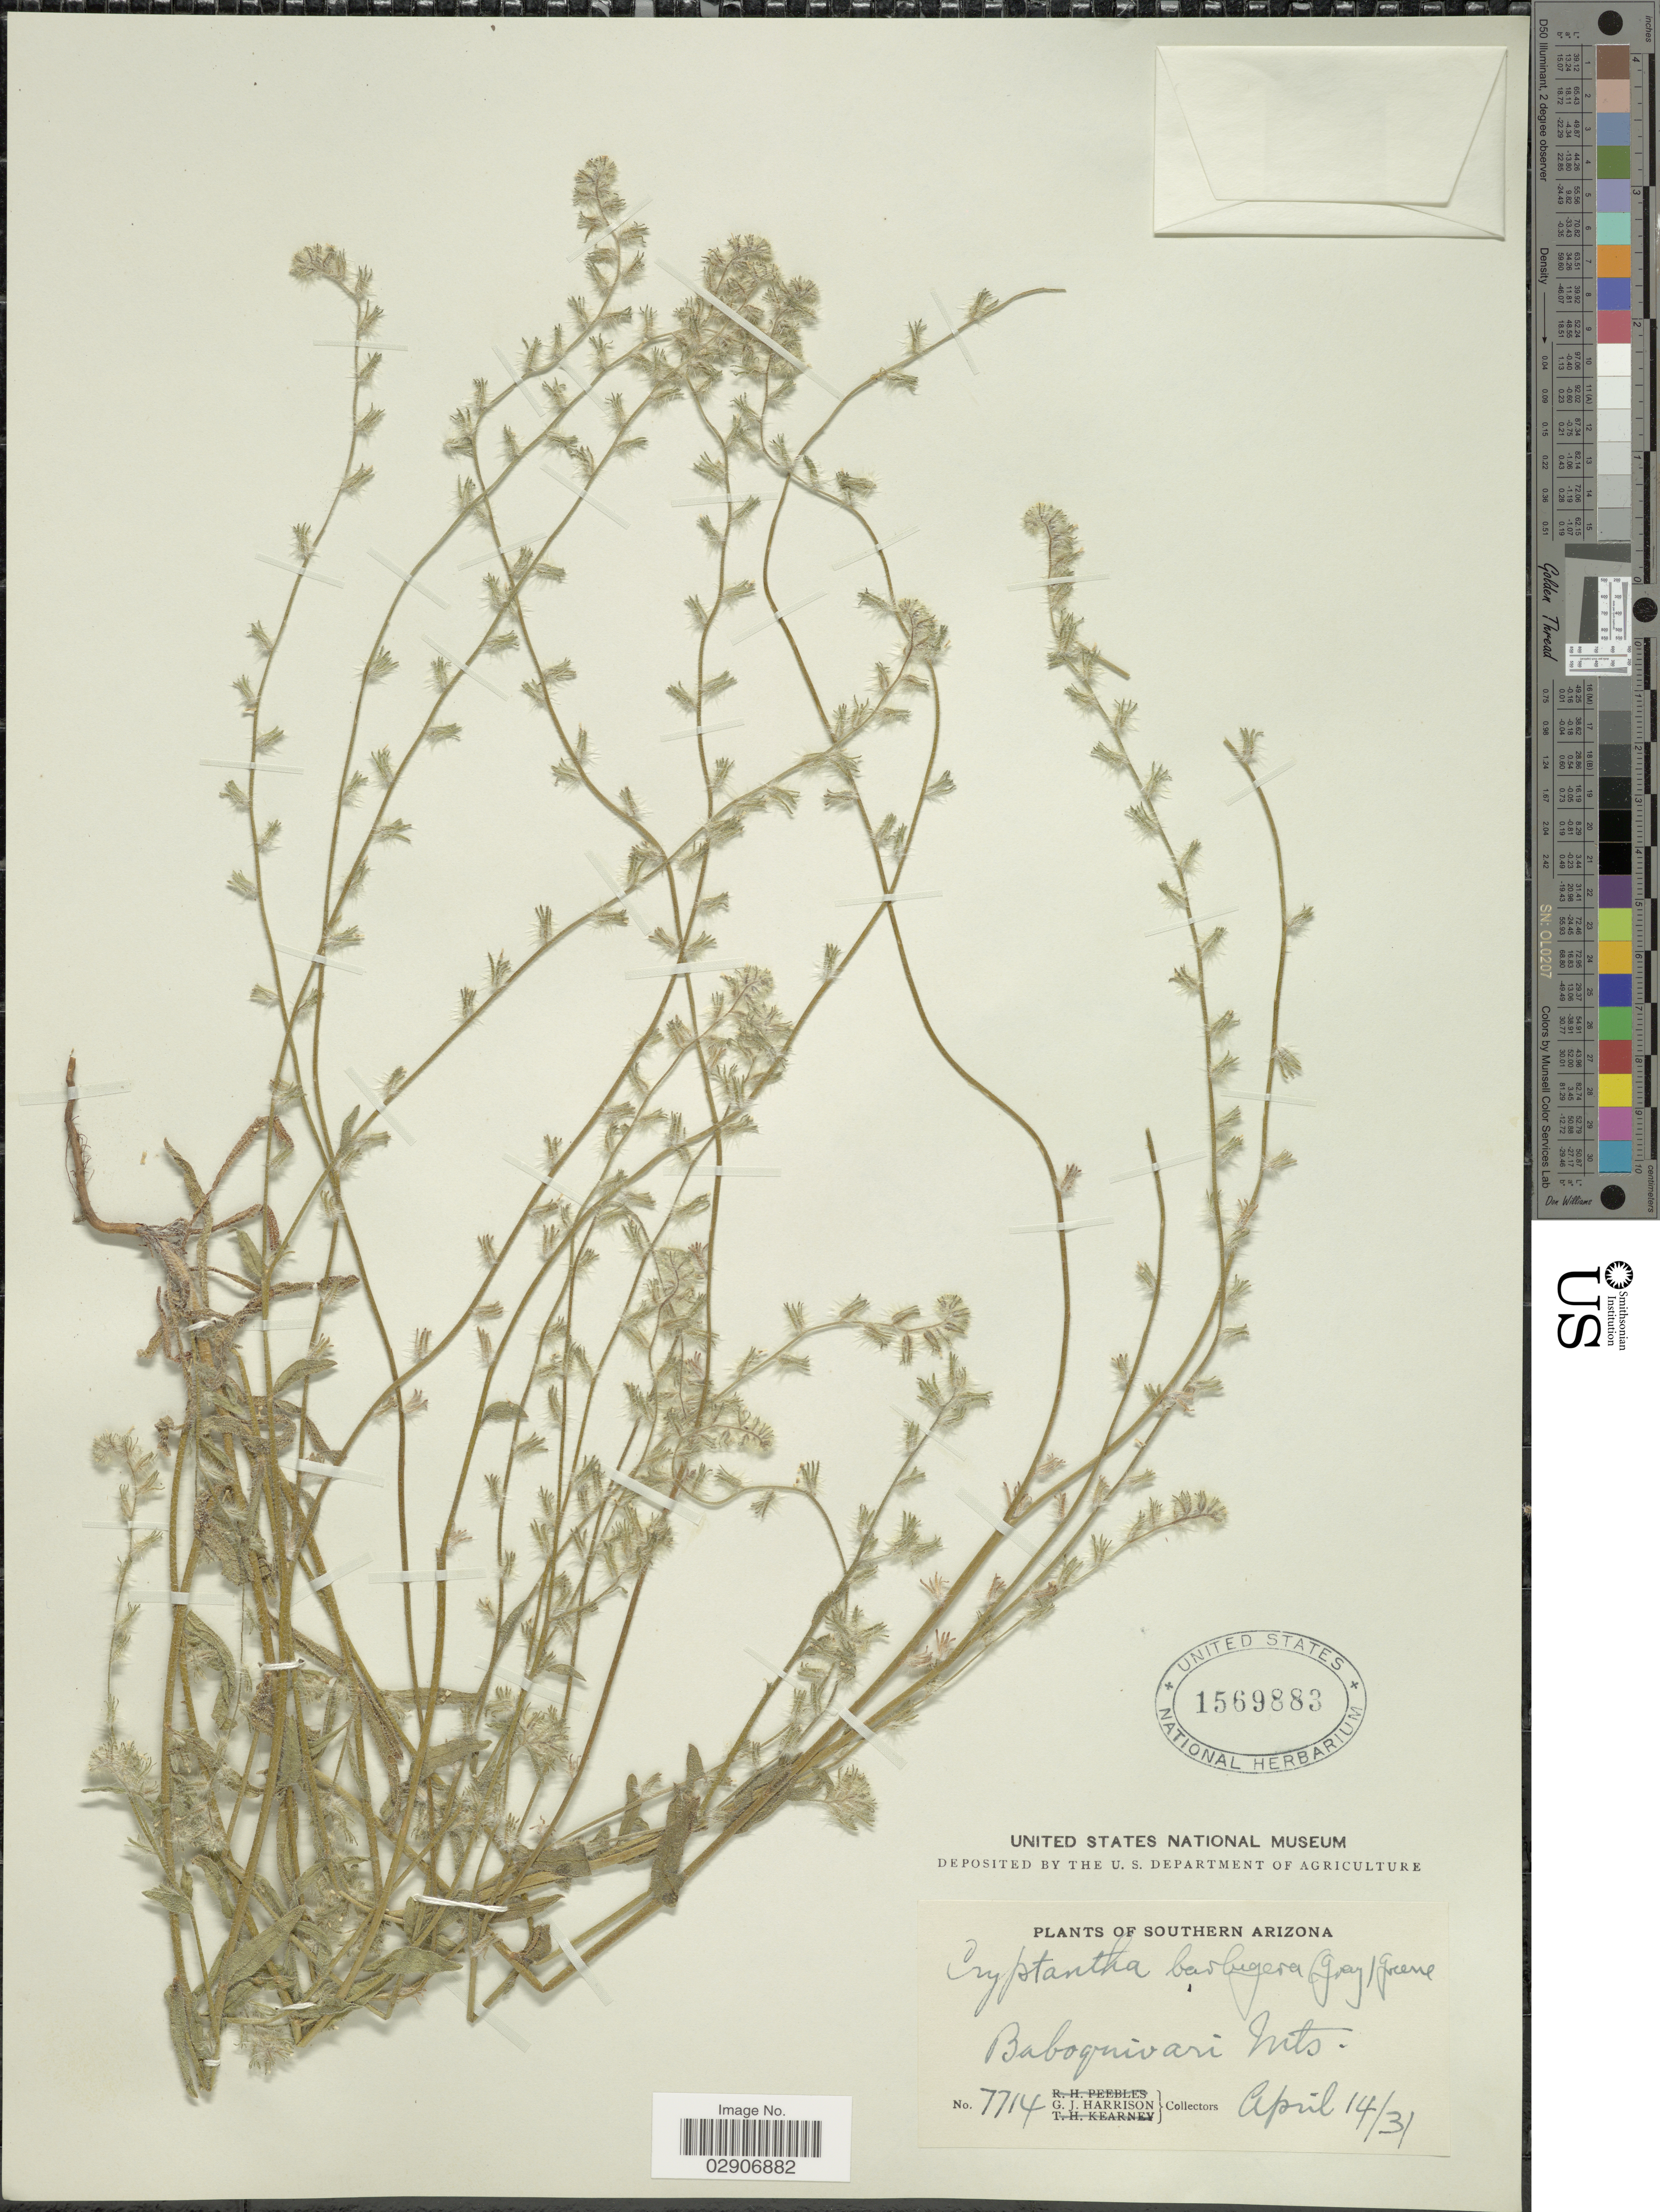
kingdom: Plantae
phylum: Tracheophyta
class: Magnoliopsida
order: Boraginales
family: Boraginaceae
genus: Cryptantha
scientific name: Cryptantha barbigera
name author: (A. Gray) Greene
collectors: G. J. Harrison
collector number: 7714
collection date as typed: Transcribed d/m/y: 14/4/31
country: United States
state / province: Arizona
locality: Southern Arizona. Baboquivari Mts.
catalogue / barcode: US 1569883